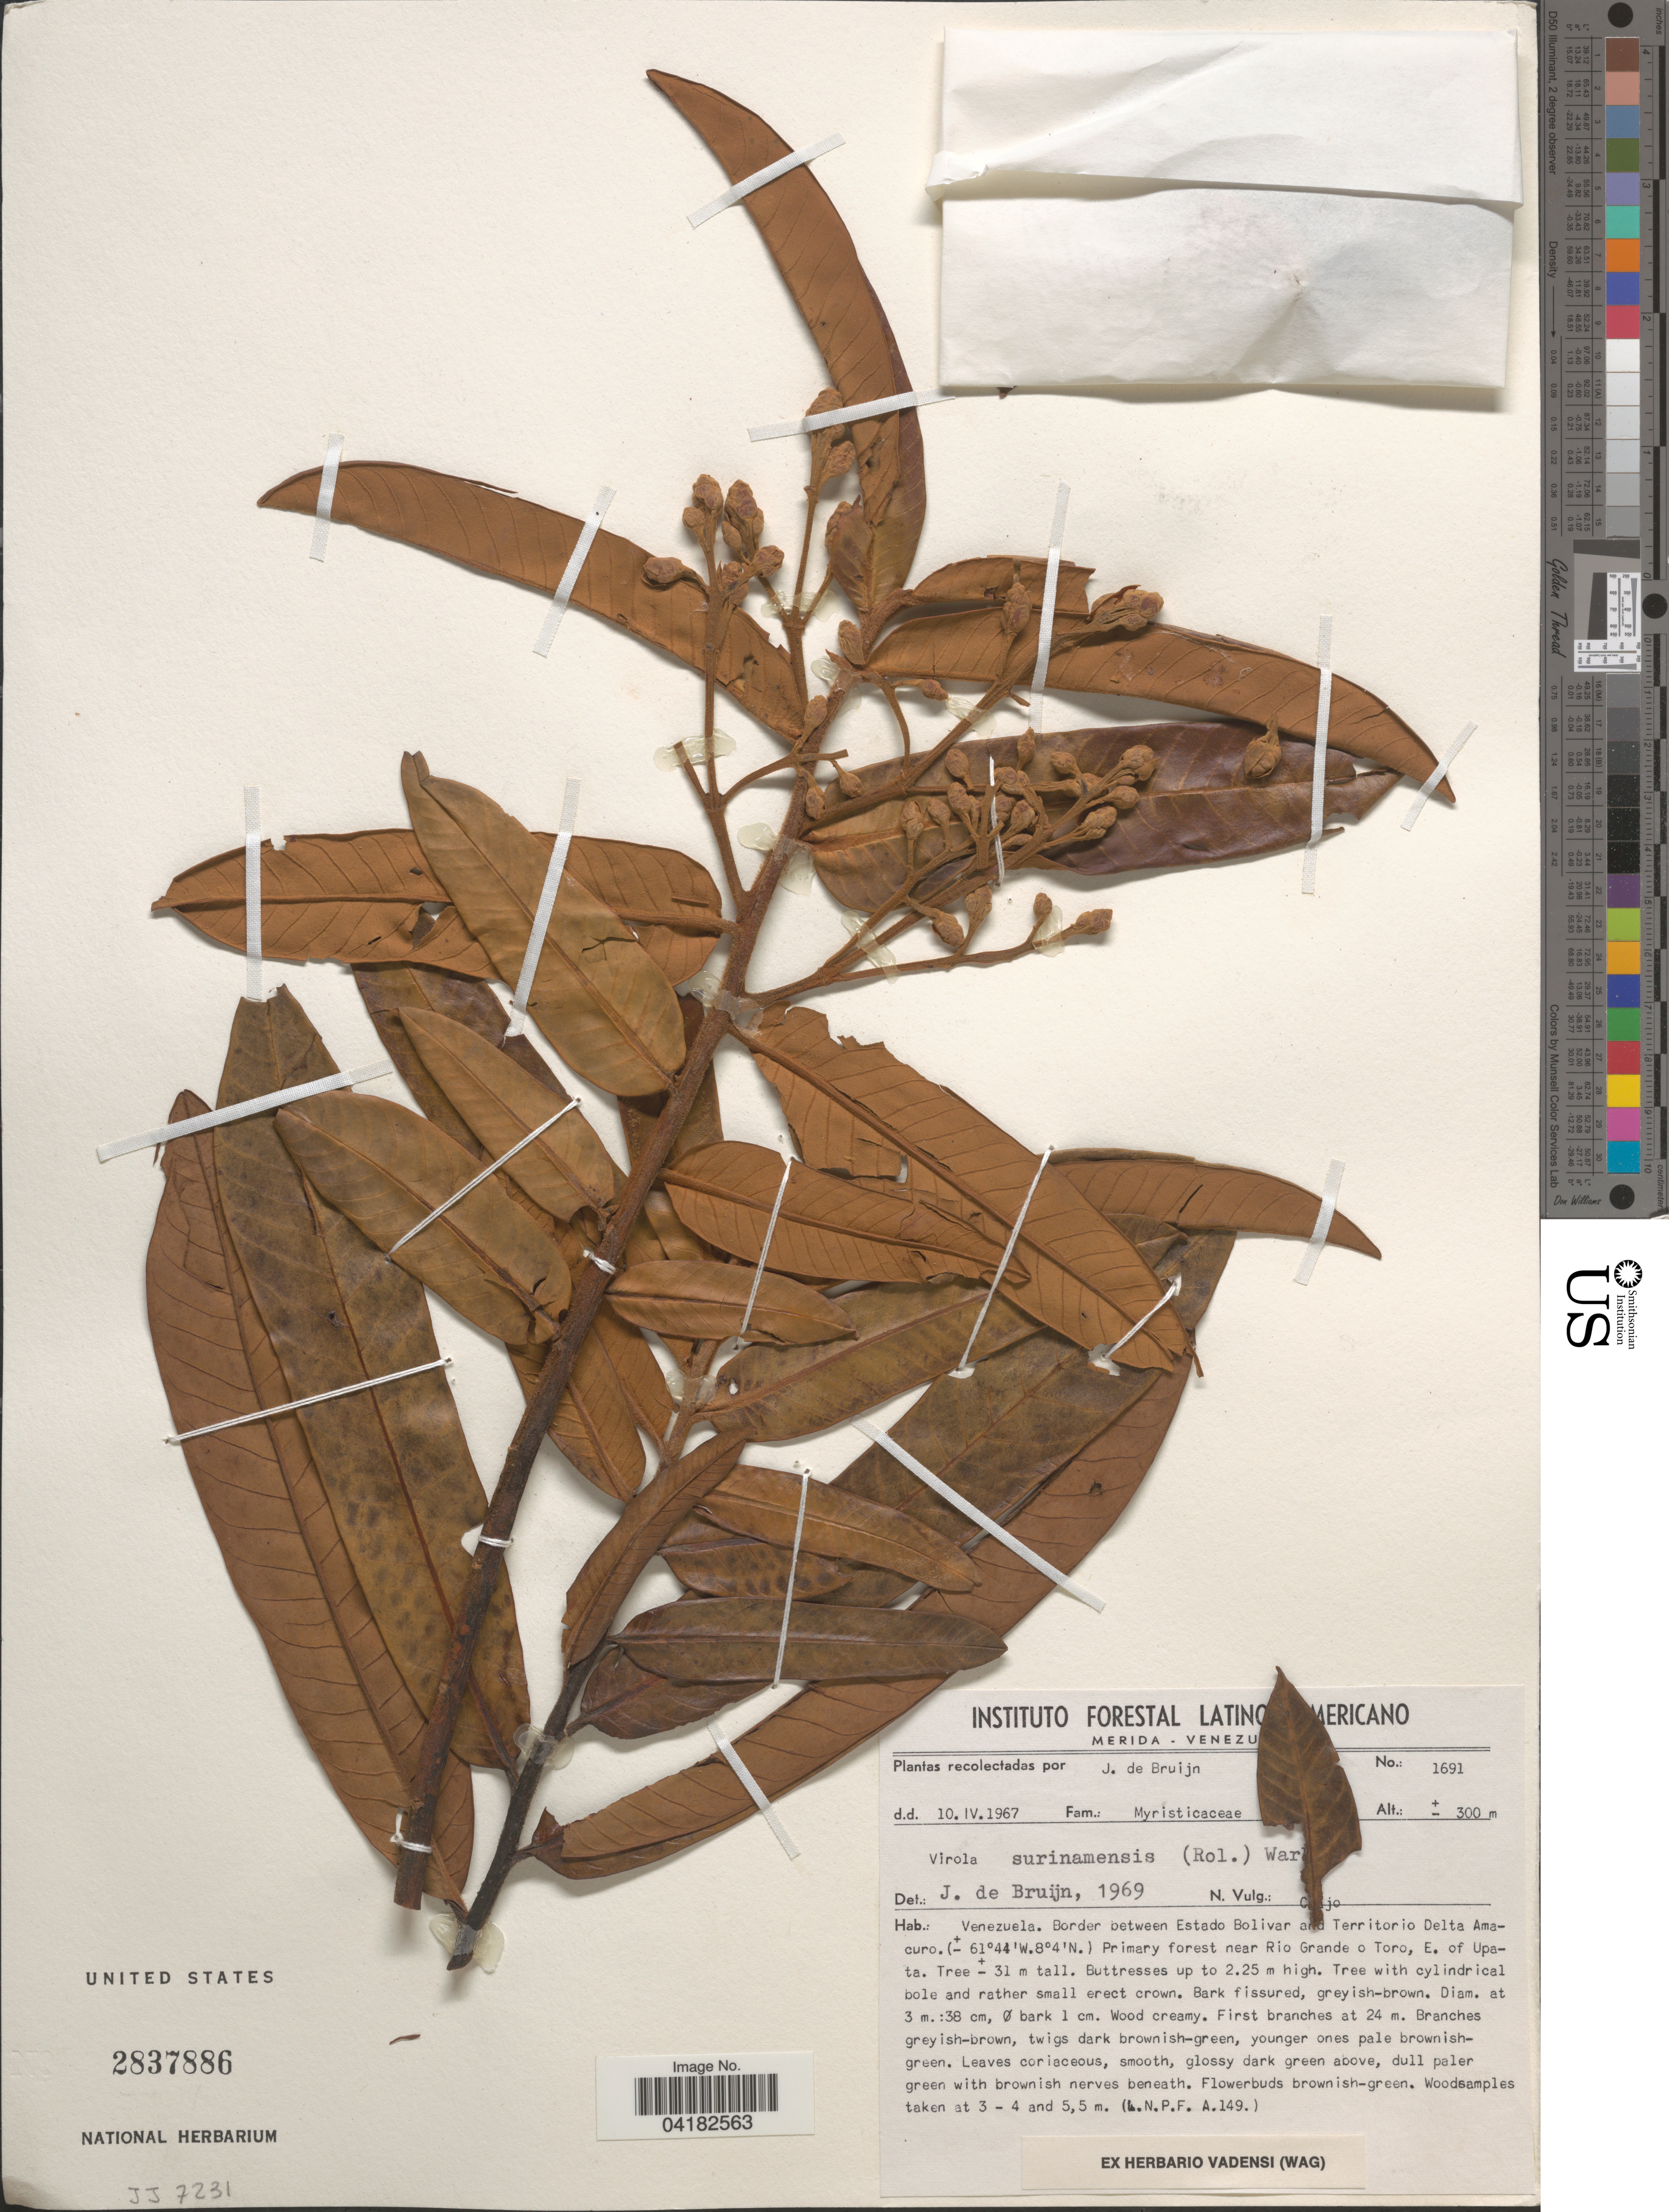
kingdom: Plantae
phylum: Tracheophyta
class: Magnoliopsida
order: Magnoliales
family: Myristicaceae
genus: Virola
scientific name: Virola surinamensis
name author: (Rol.) Warb.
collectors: J. Bruijn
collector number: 1691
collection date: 1967-04-10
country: Venezuela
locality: Border between Estado Bolivar and Territorio Delta Amacuro. Primary forest near Rio Grande o Toro, E. of Upata.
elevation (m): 300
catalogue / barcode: US 2837886